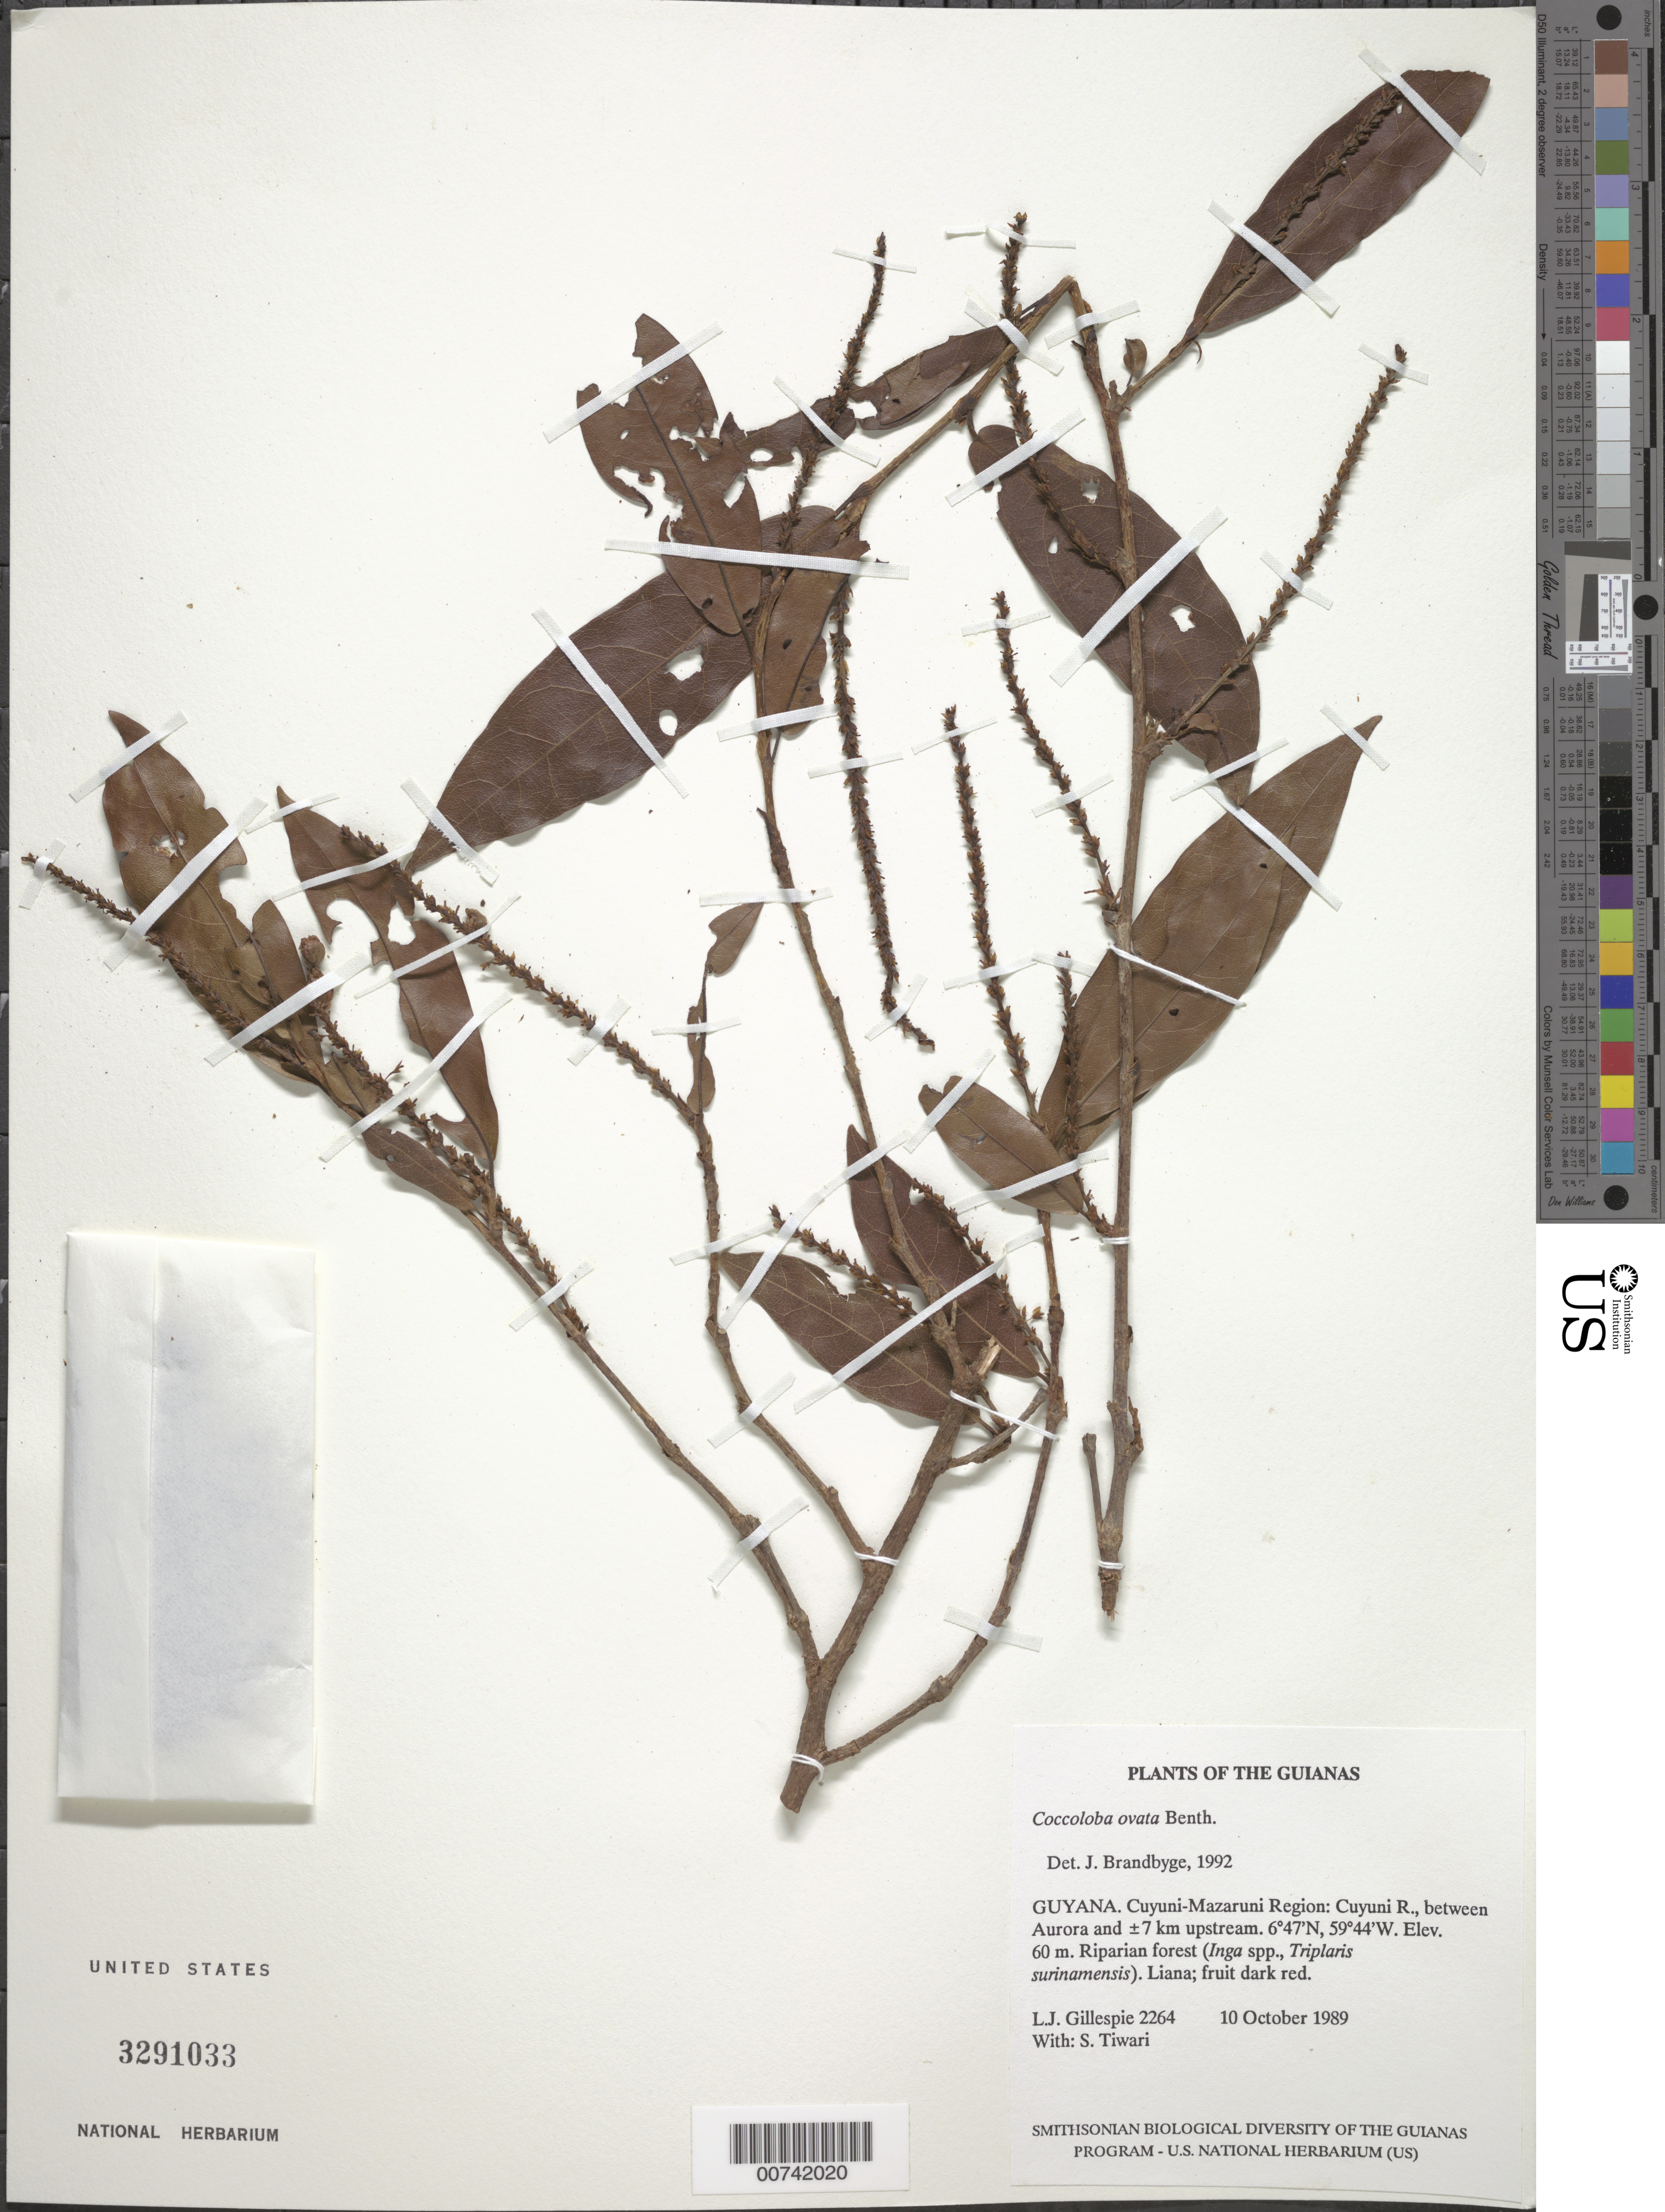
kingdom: Plantae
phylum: Tracheophyta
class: Magnoliopsida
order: Caryophyllales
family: Polygonaceae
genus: Coccoloba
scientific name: Coccoloba ovata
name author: Benth.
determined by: Brandbyge, J.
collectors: L. J. Gillespie & S. Tiwari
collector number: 2264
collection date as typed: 10 October 1989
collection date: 1989-10-10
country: Guyana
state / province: Cuyuni-Mazaruni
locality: Cuyuni R., between Aurora and ±7 km upstream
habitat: Riparian forest (Inga spp., Triplaris surinamensis)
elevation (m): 60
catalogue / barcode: US 3291033